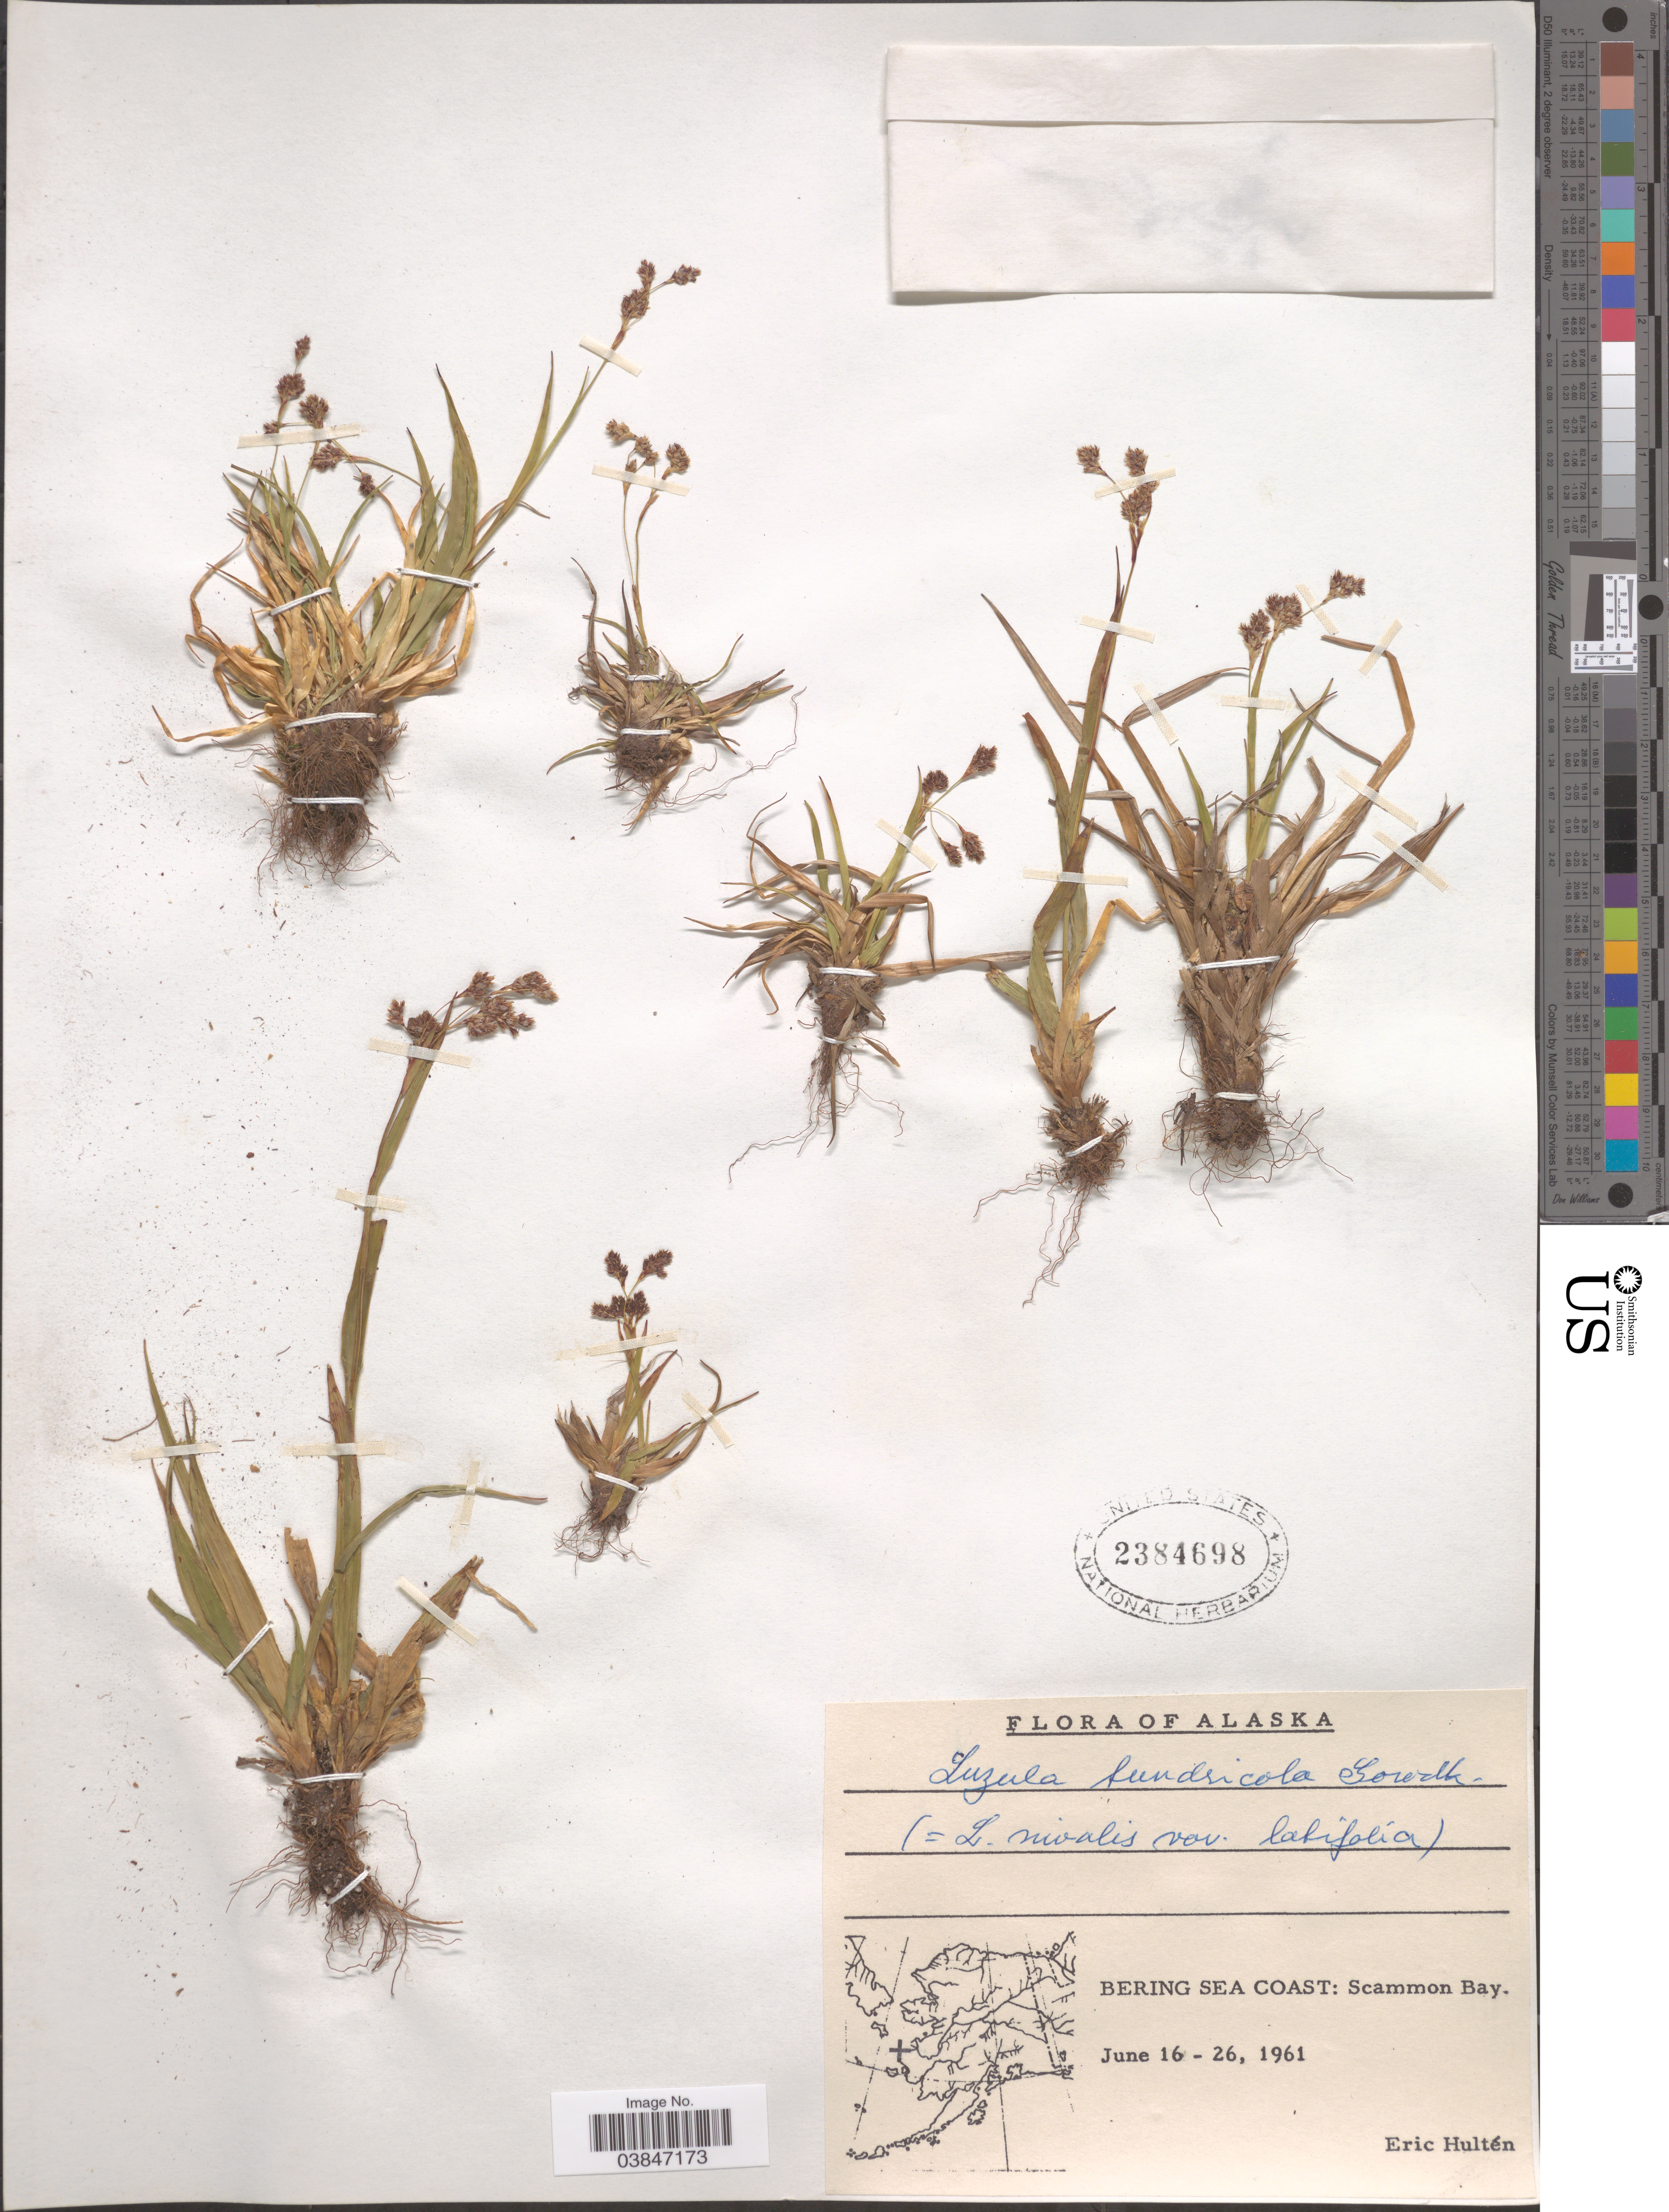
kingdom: Plantae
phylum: Tracheophyta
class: Liliopsida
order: Poales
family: Juncaceae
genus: Luzula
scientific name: Luzula tundricola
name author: (Gorodkov) V. Vassil.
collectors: E. G. Hultén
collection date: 1961-06-16/1961-06-26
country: United States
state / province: Alaska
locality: Bering Sea Coast: Scammon Bay.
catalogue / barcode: US 2384698